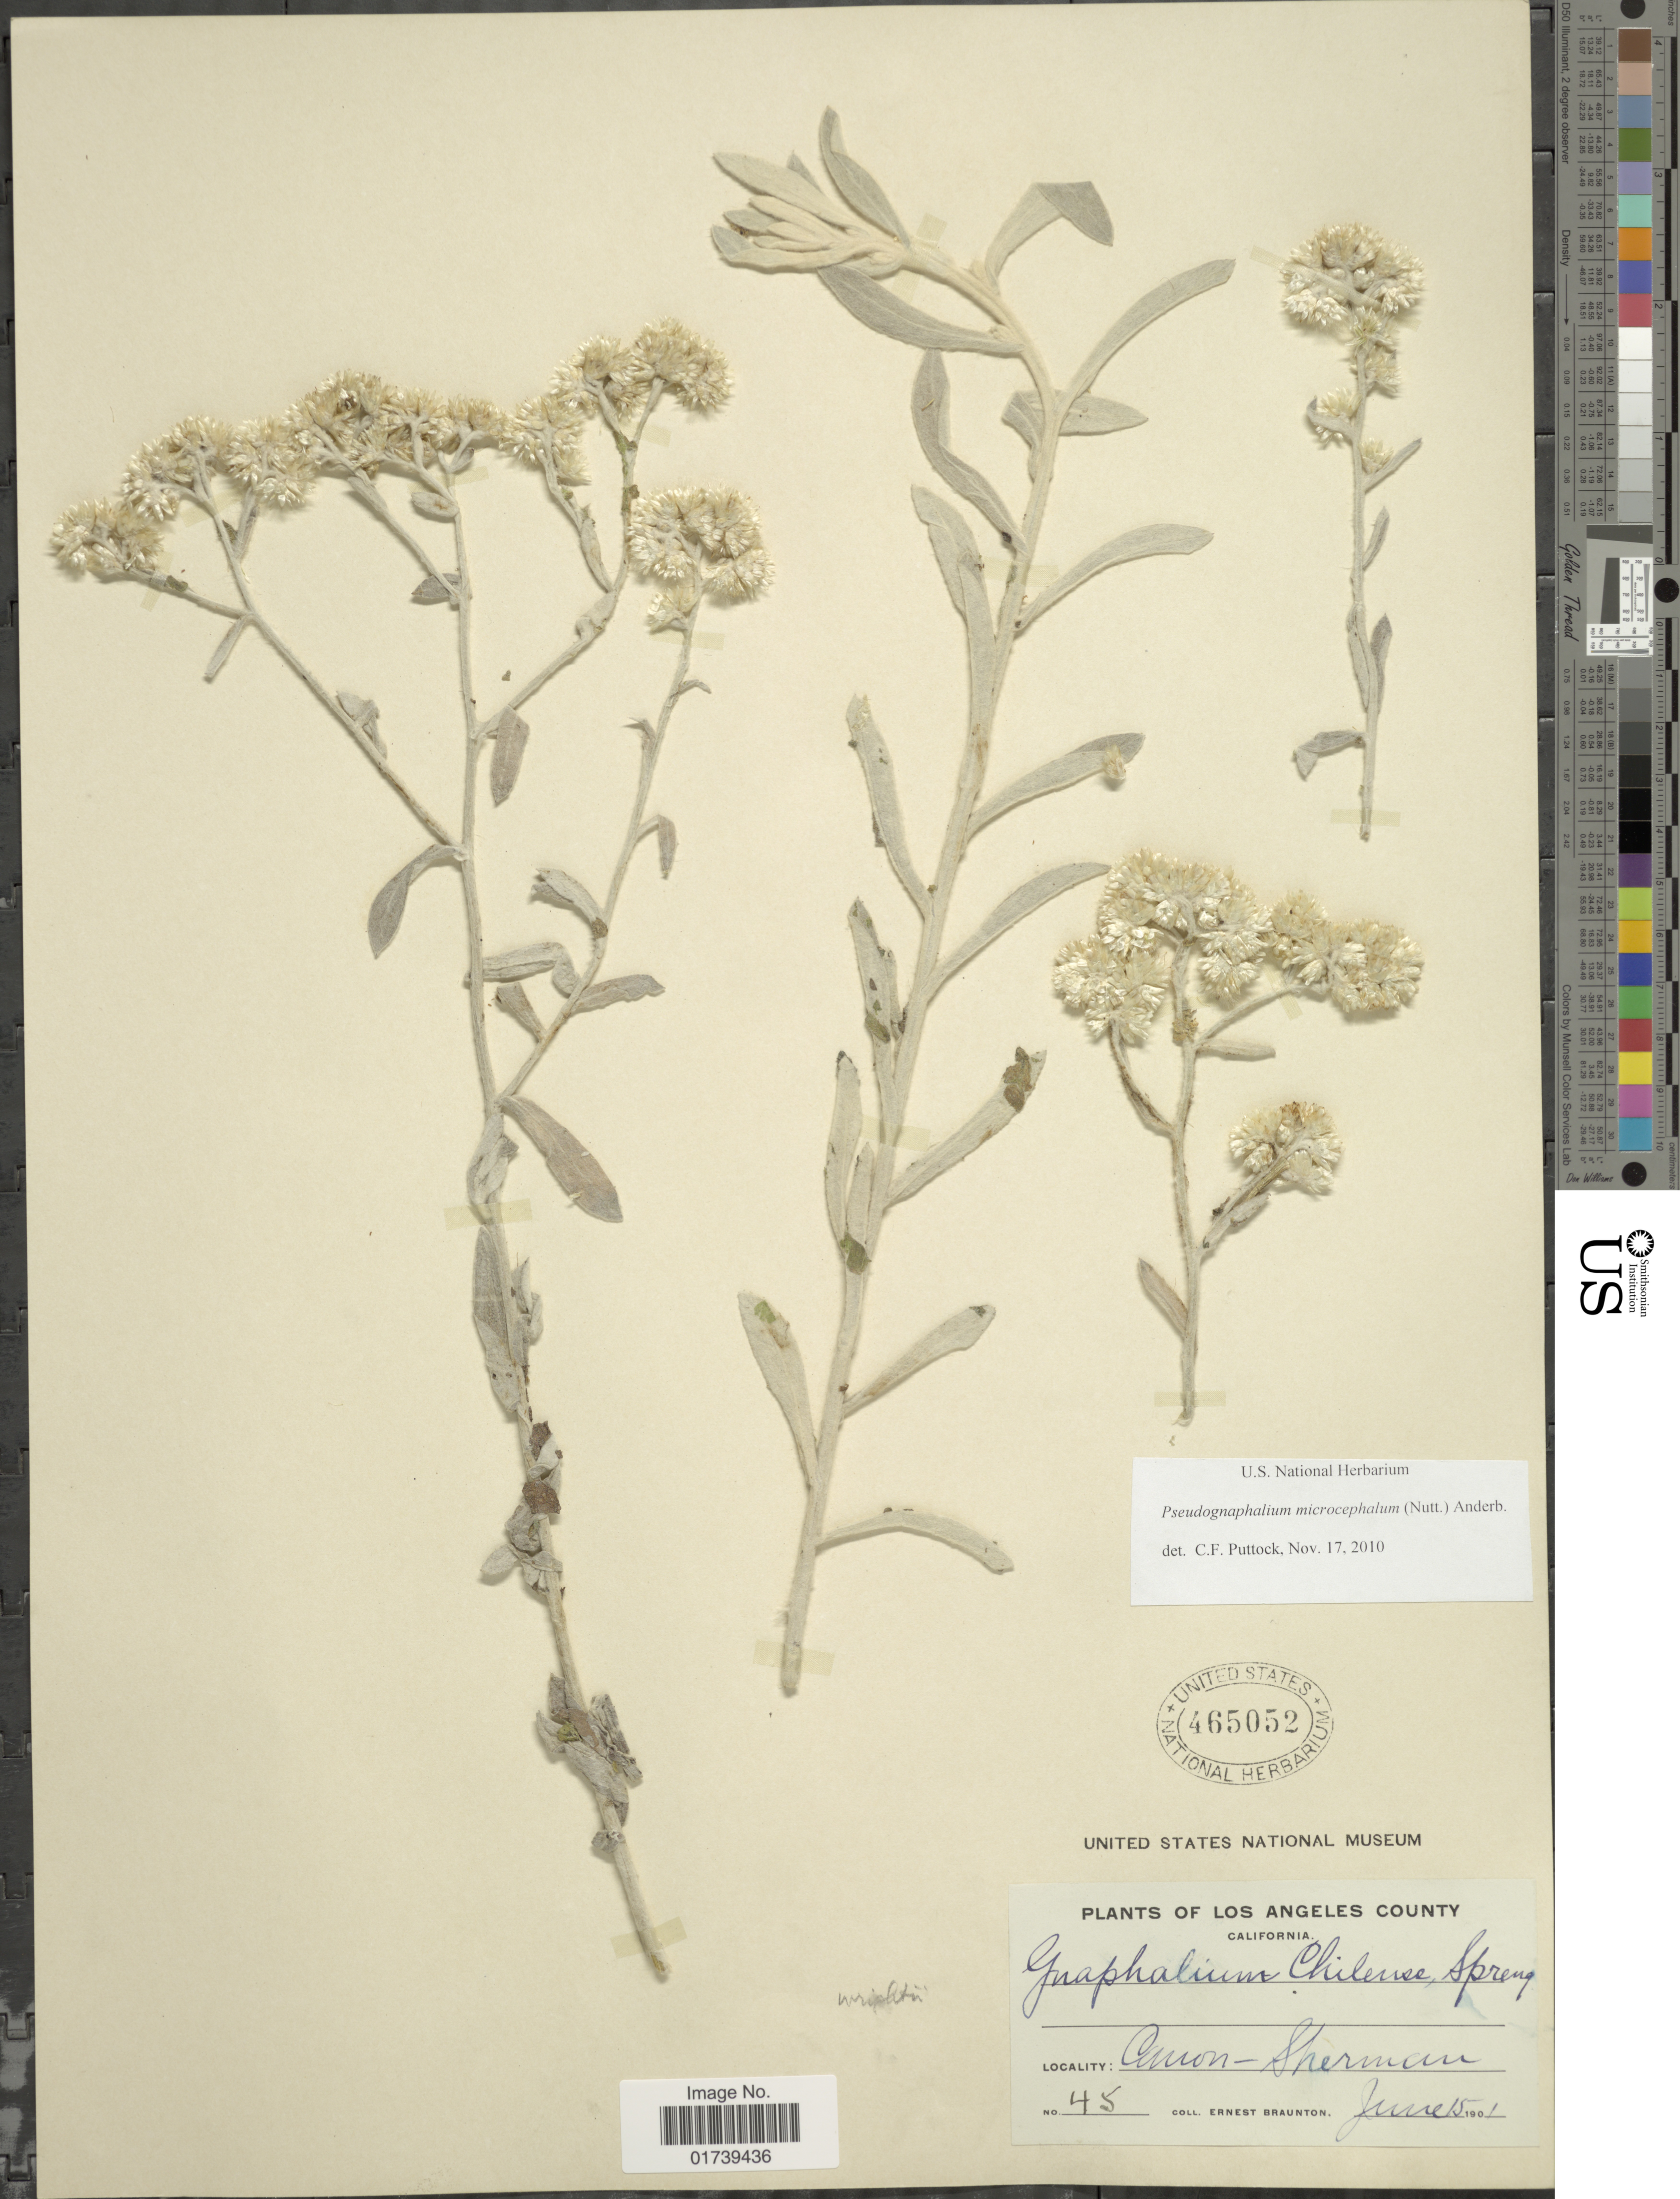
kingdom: Plantae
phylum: Tracheophyta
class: Magnoliopsida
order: Asterales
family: Asteraceae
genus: Pseudognaphalium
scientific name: Pseudognaphalium microcephalum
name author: (Nutt.) Anderb.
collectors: E. Braunton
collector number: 45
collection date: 1901-06-15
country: United States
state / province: California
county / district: Los Angeles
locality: Los Angeles County, Canon- Sherman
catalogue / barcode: US 465052